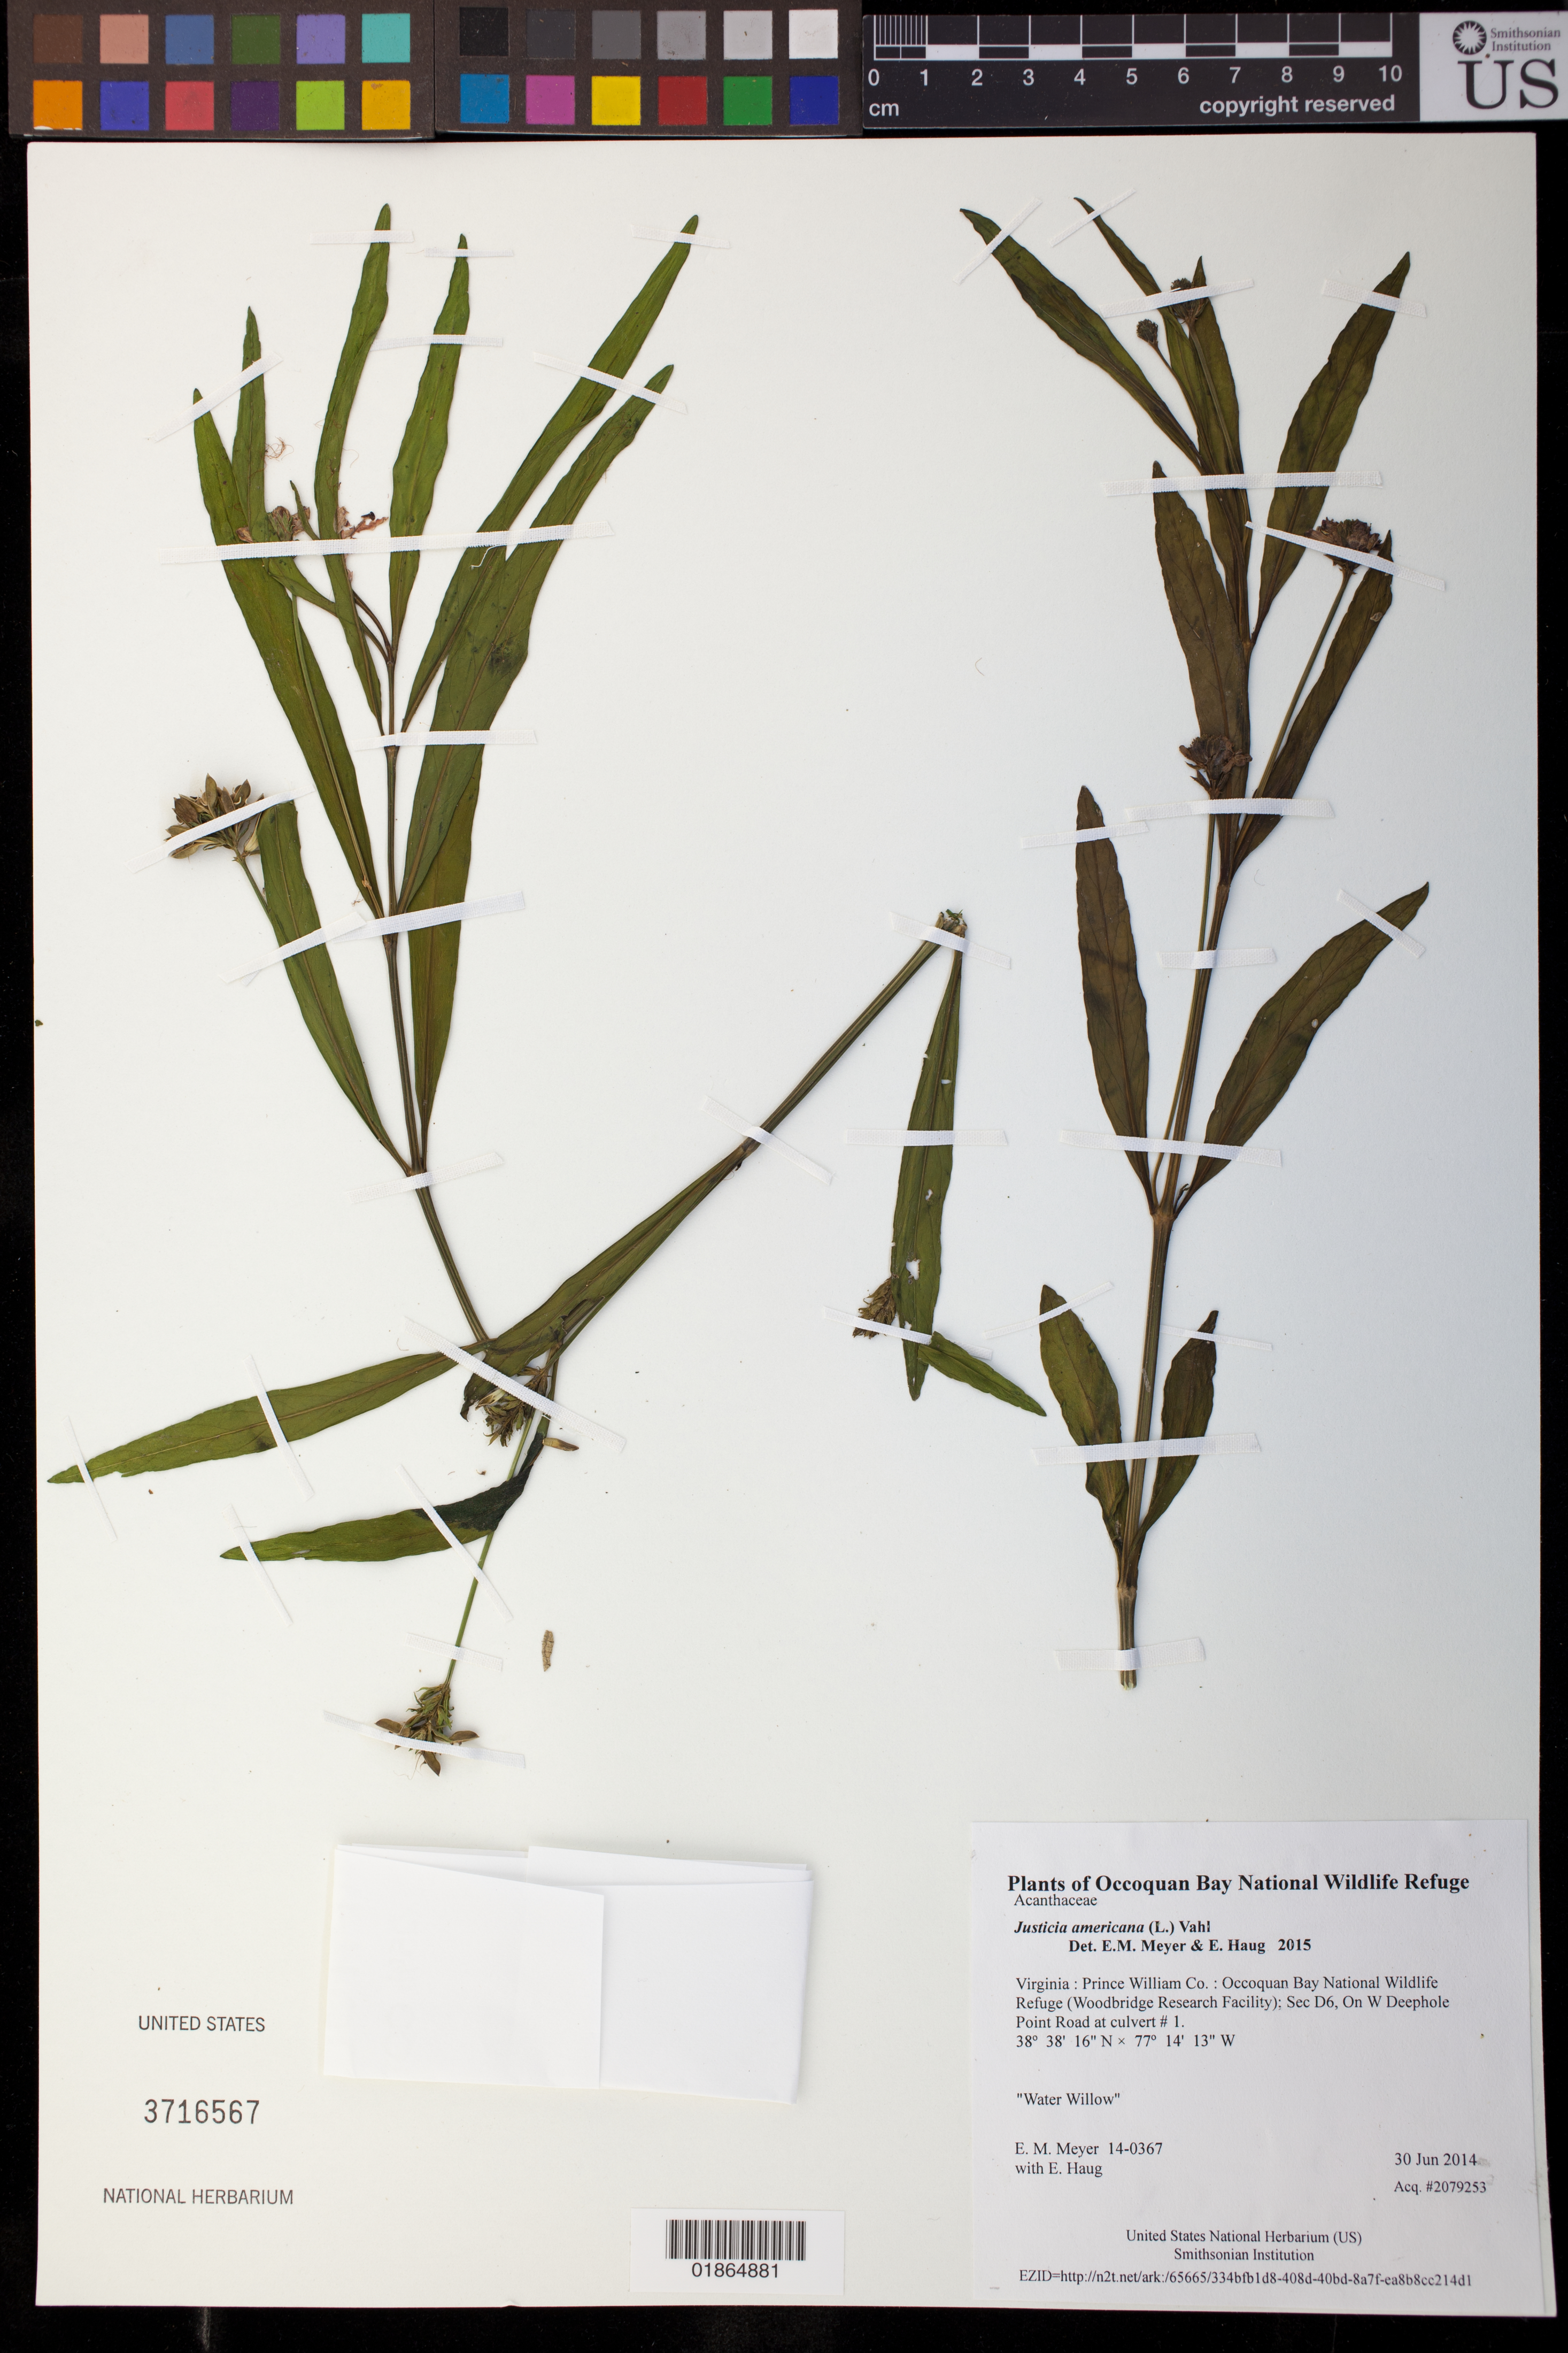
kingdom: Plantae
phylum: Tracheophyta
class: Magnoliopsida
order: Lamiales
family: Acanthaceae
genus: Justicia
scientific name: Justicia americana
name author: (L.) Vahl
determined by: Meyer, E. M.; Haug, E.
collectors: E. M. Meyer & E. Haug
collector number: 14-0367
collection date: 2014-06-30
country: United States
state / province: Virginia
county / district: Prince William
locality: Occoquan Bay National Wildlife Refuge (Woodbridge Research Facility); Sec D6, On W Deephole Point Road at culvert # 1.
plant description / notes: Water Willow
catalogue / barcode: US 3716567